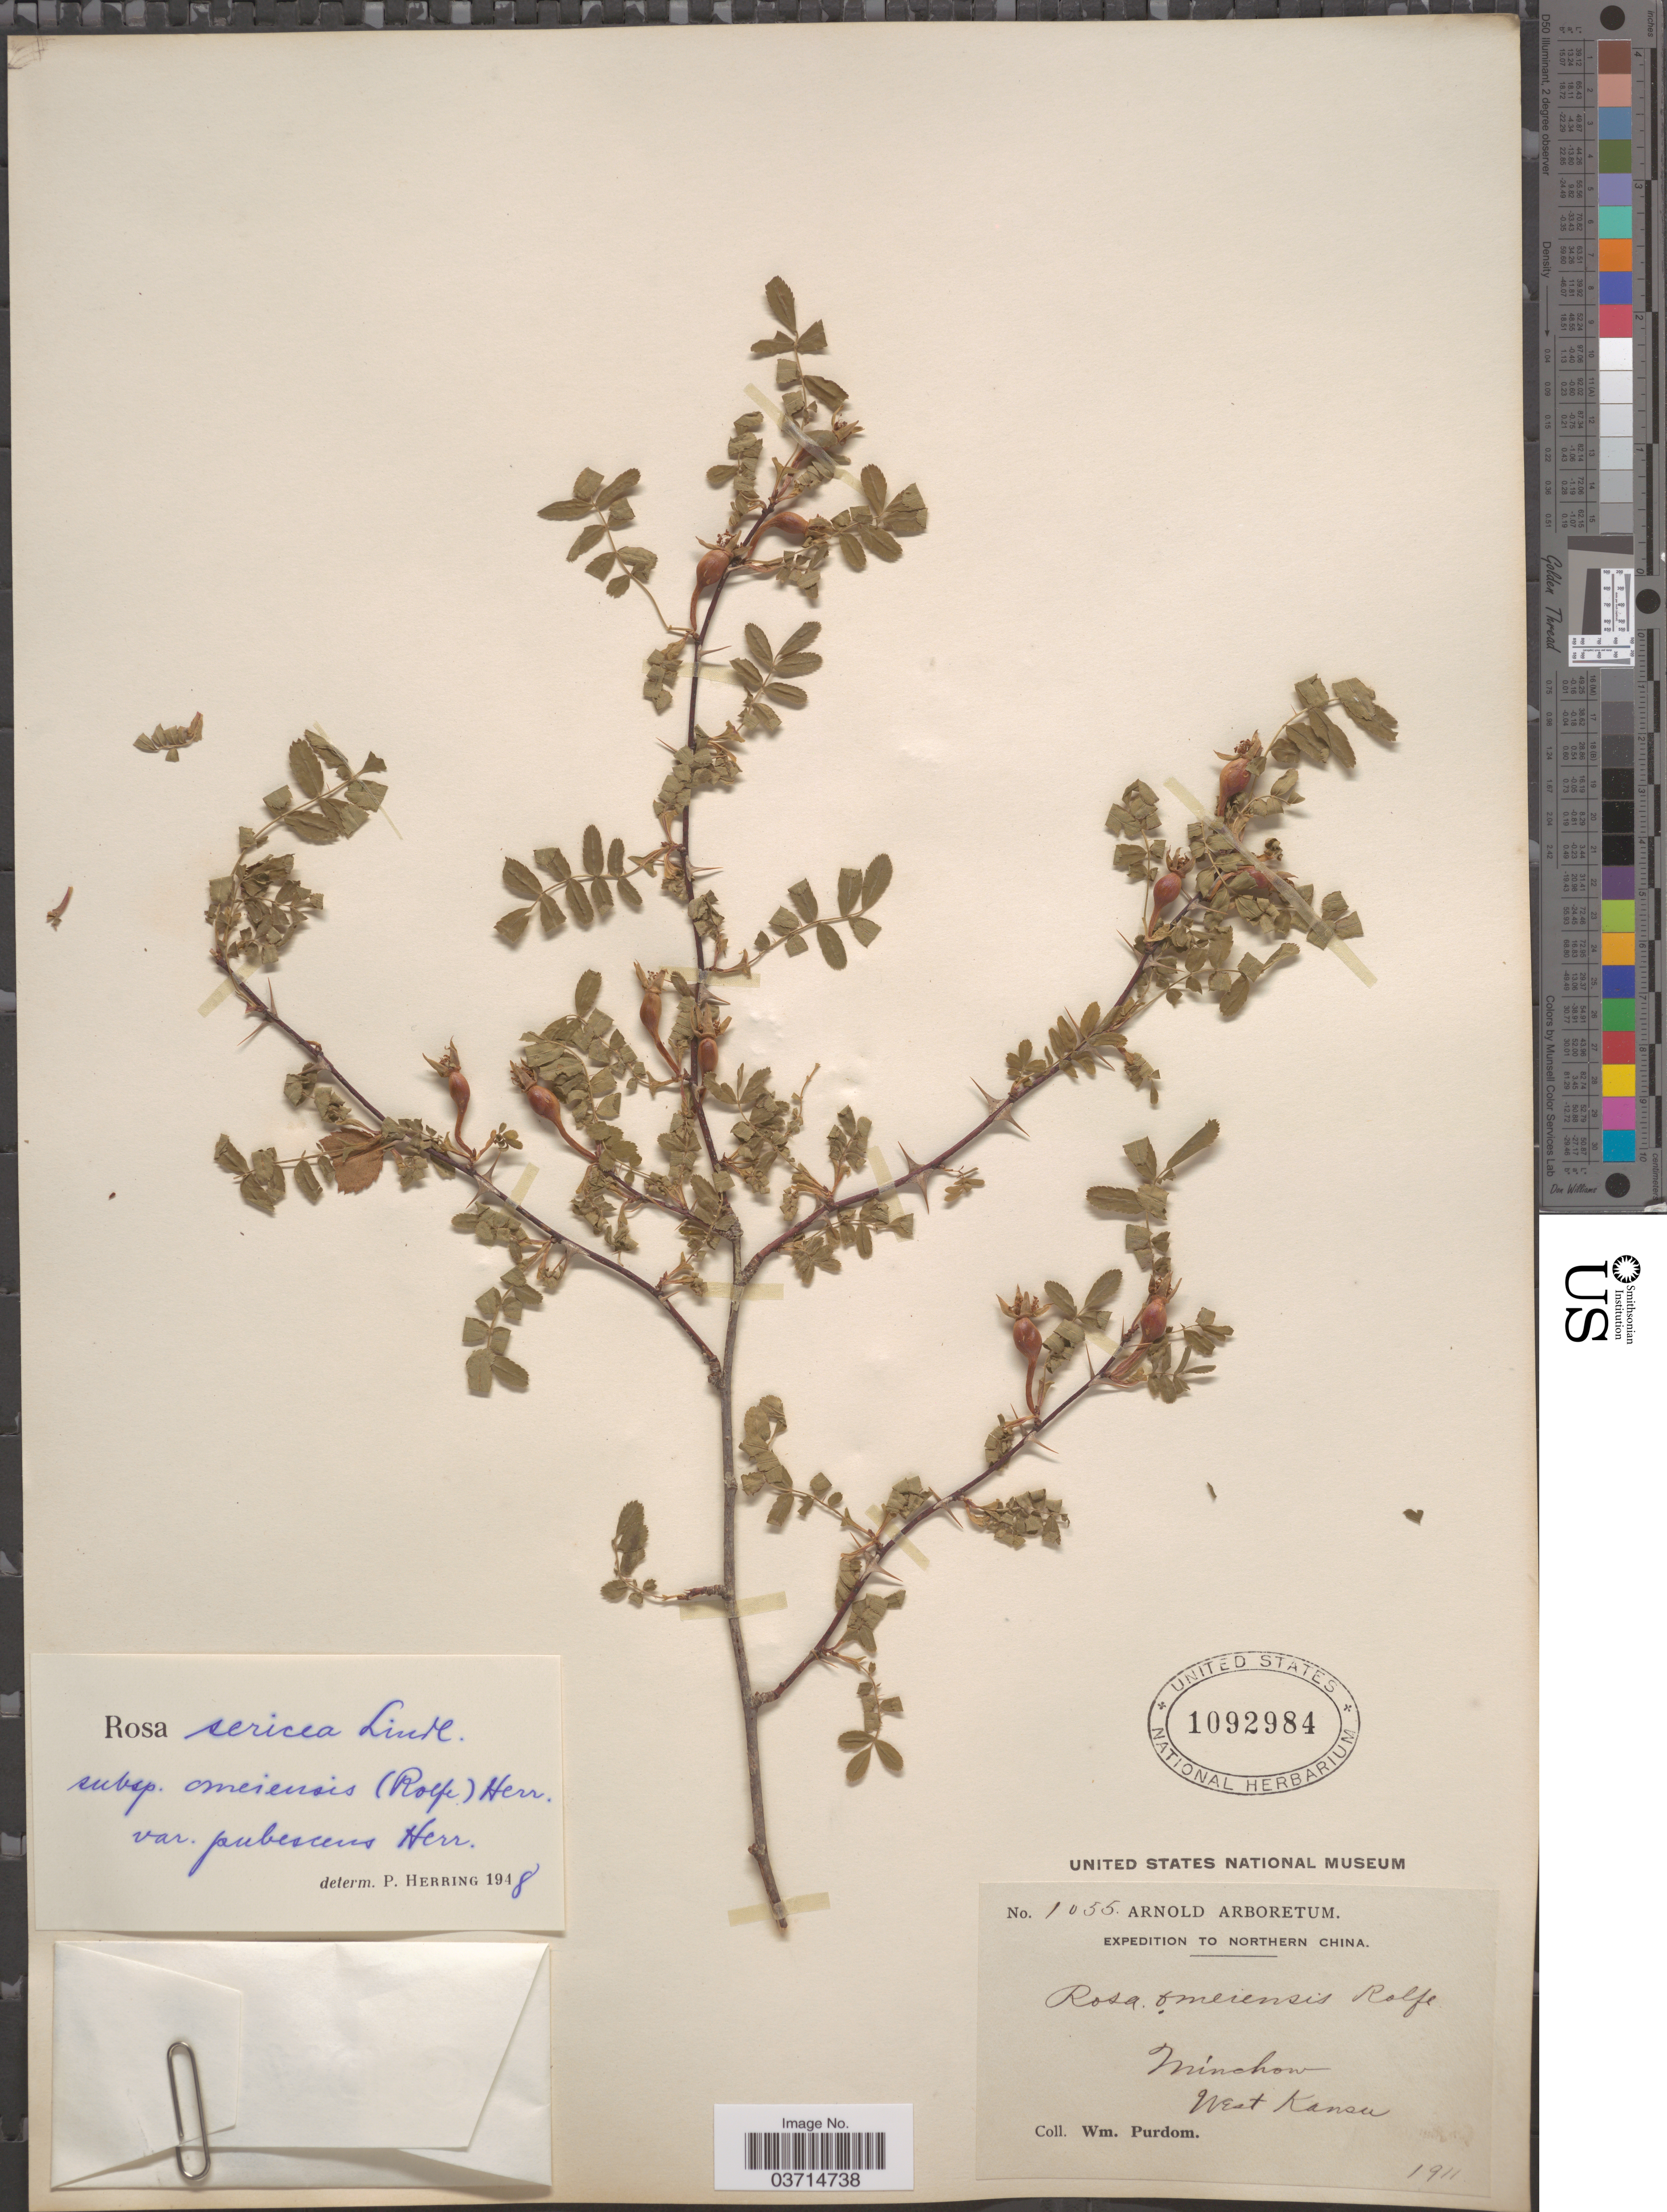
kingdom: Plantae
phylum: Tracheophyta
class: Magnoliopsida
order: Rosales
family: Rosaceae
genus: Rosa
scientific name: Rosa omeiensis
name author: Rolfe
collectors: W. Purdom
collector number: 1055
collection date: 1911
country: China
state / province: Gansu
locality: Northern China. Minchow. West Kansu.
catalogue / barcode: US 1092984